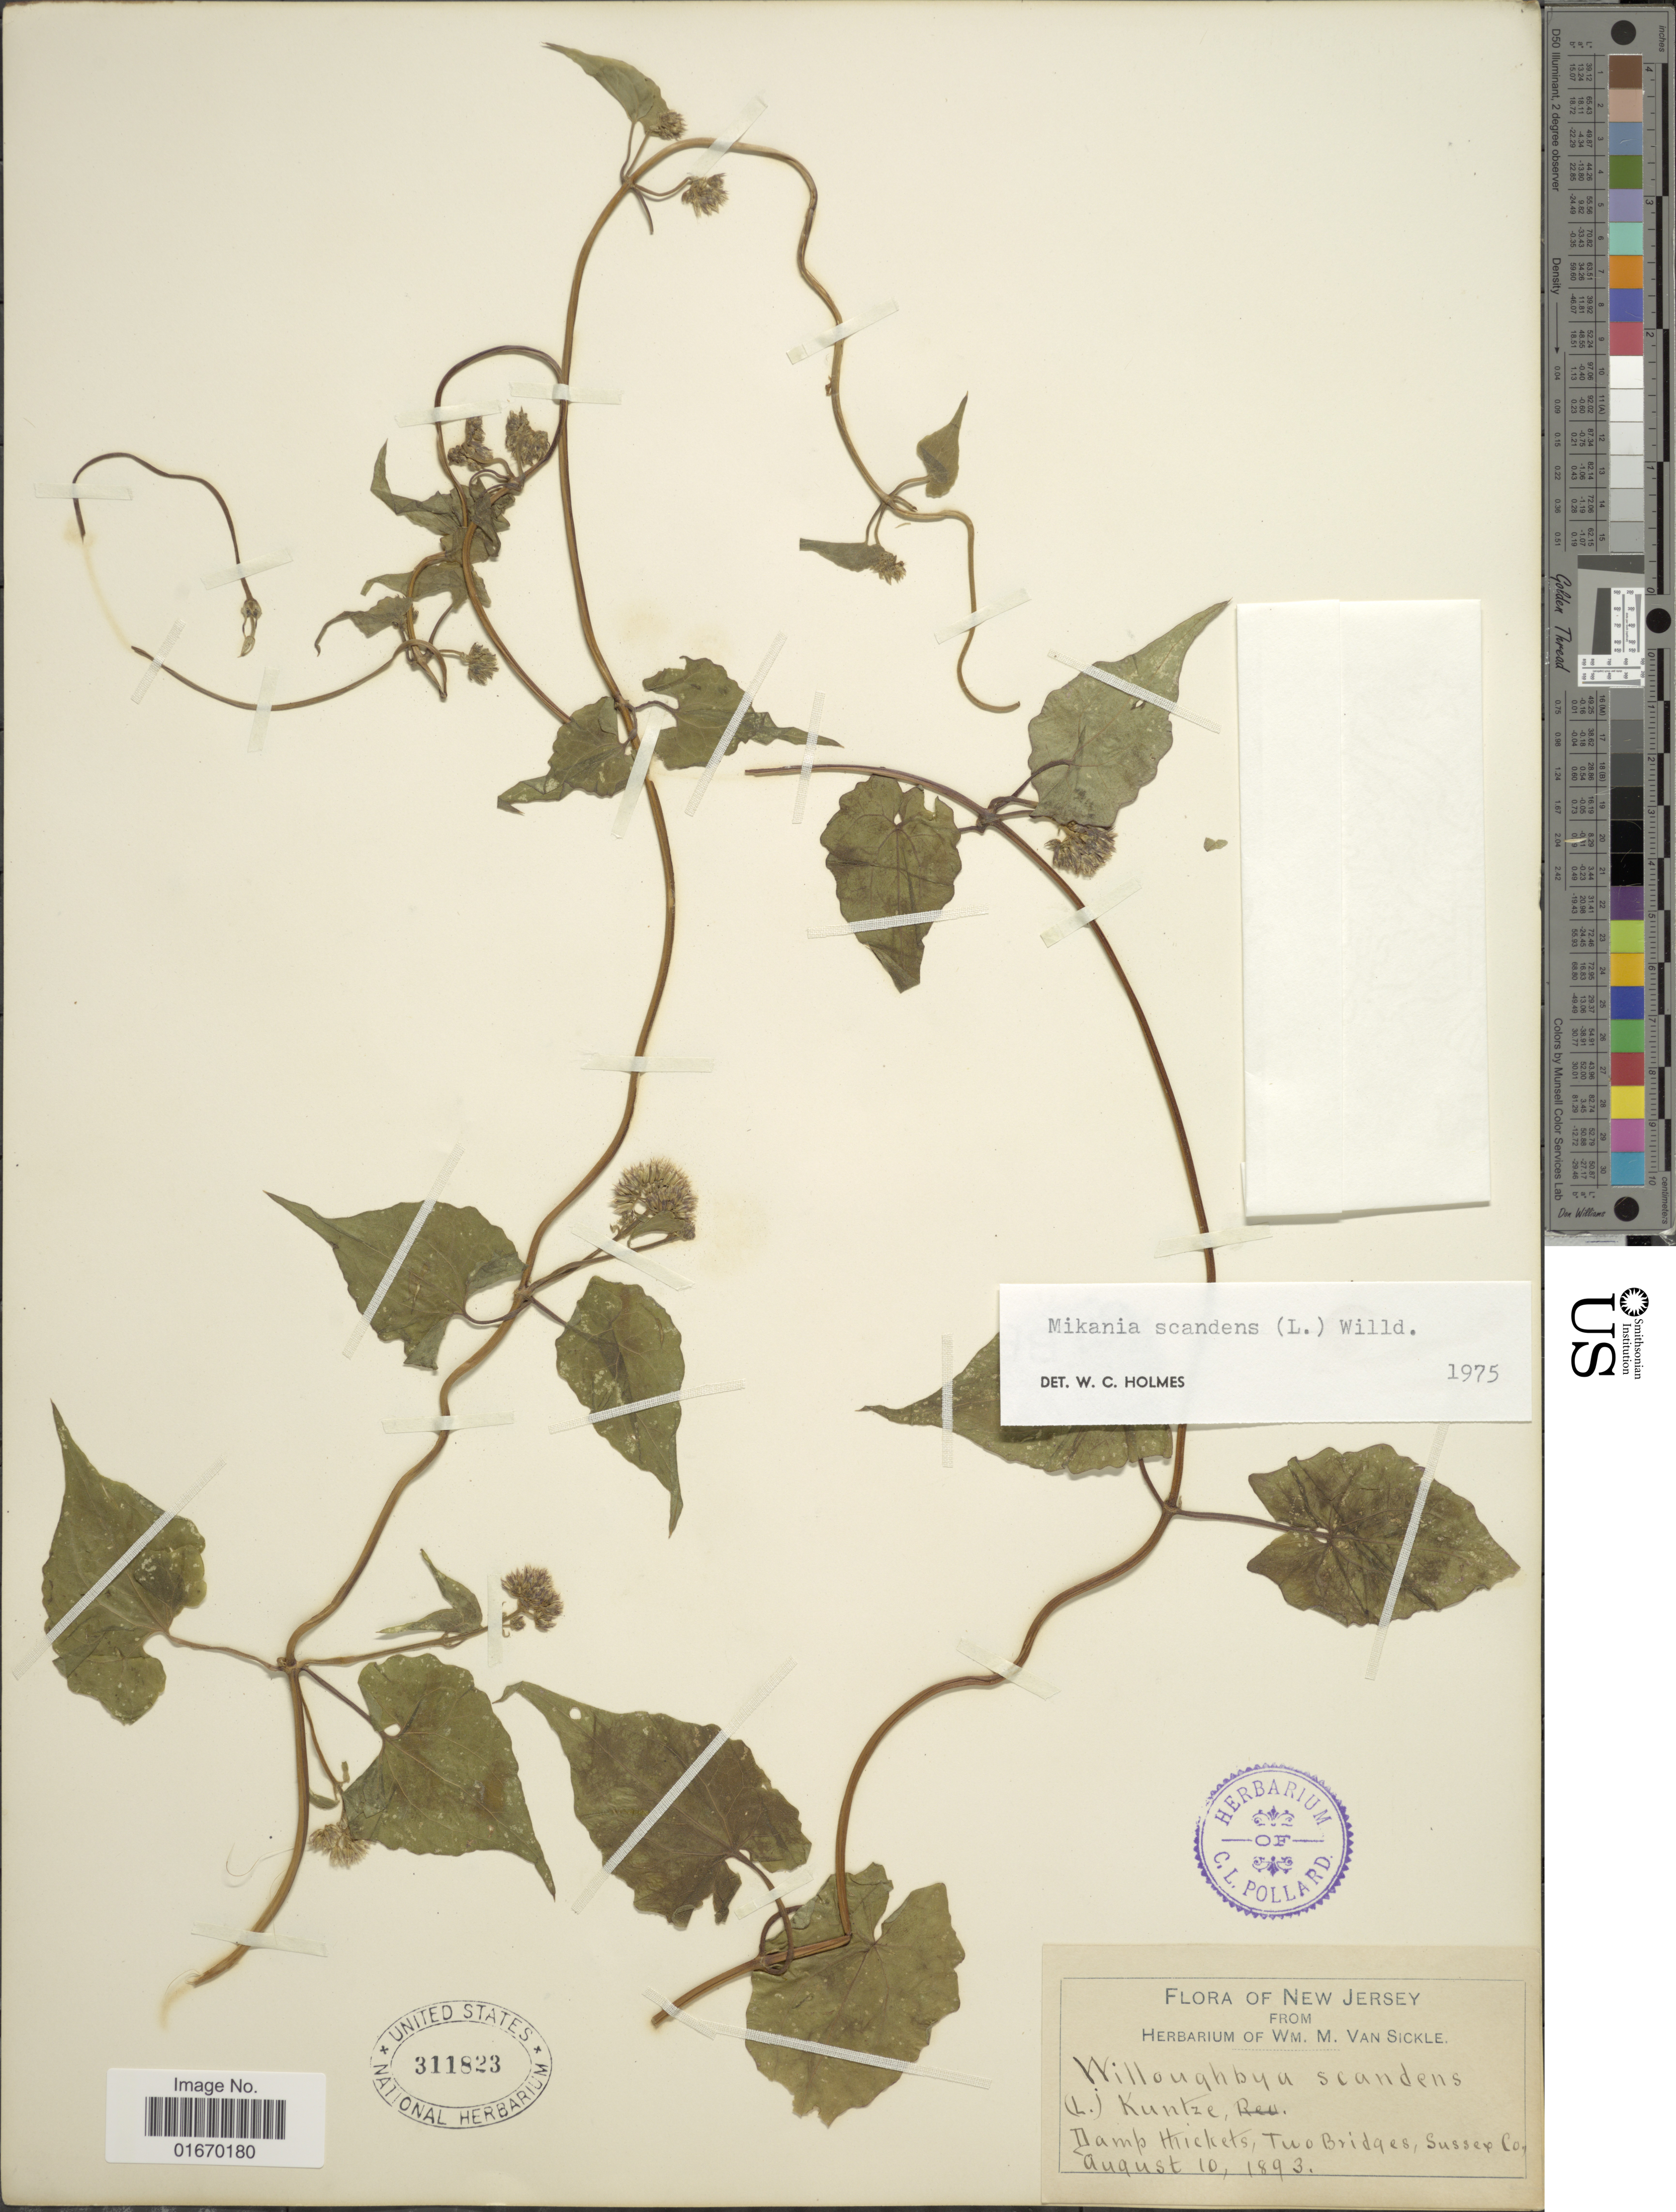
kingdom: Plantae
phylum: Tracheophyta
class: Magnoliopsida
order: Asterales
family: Asteraceae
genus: Mikania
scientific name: Mikania scandens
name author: (L.) Willd.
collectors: ex herb. Wm. M. Van Sickle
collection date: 1893-08-10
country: United States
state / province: New Jersey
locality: Two Bridges, Sussex Co.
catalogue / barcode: US 311823